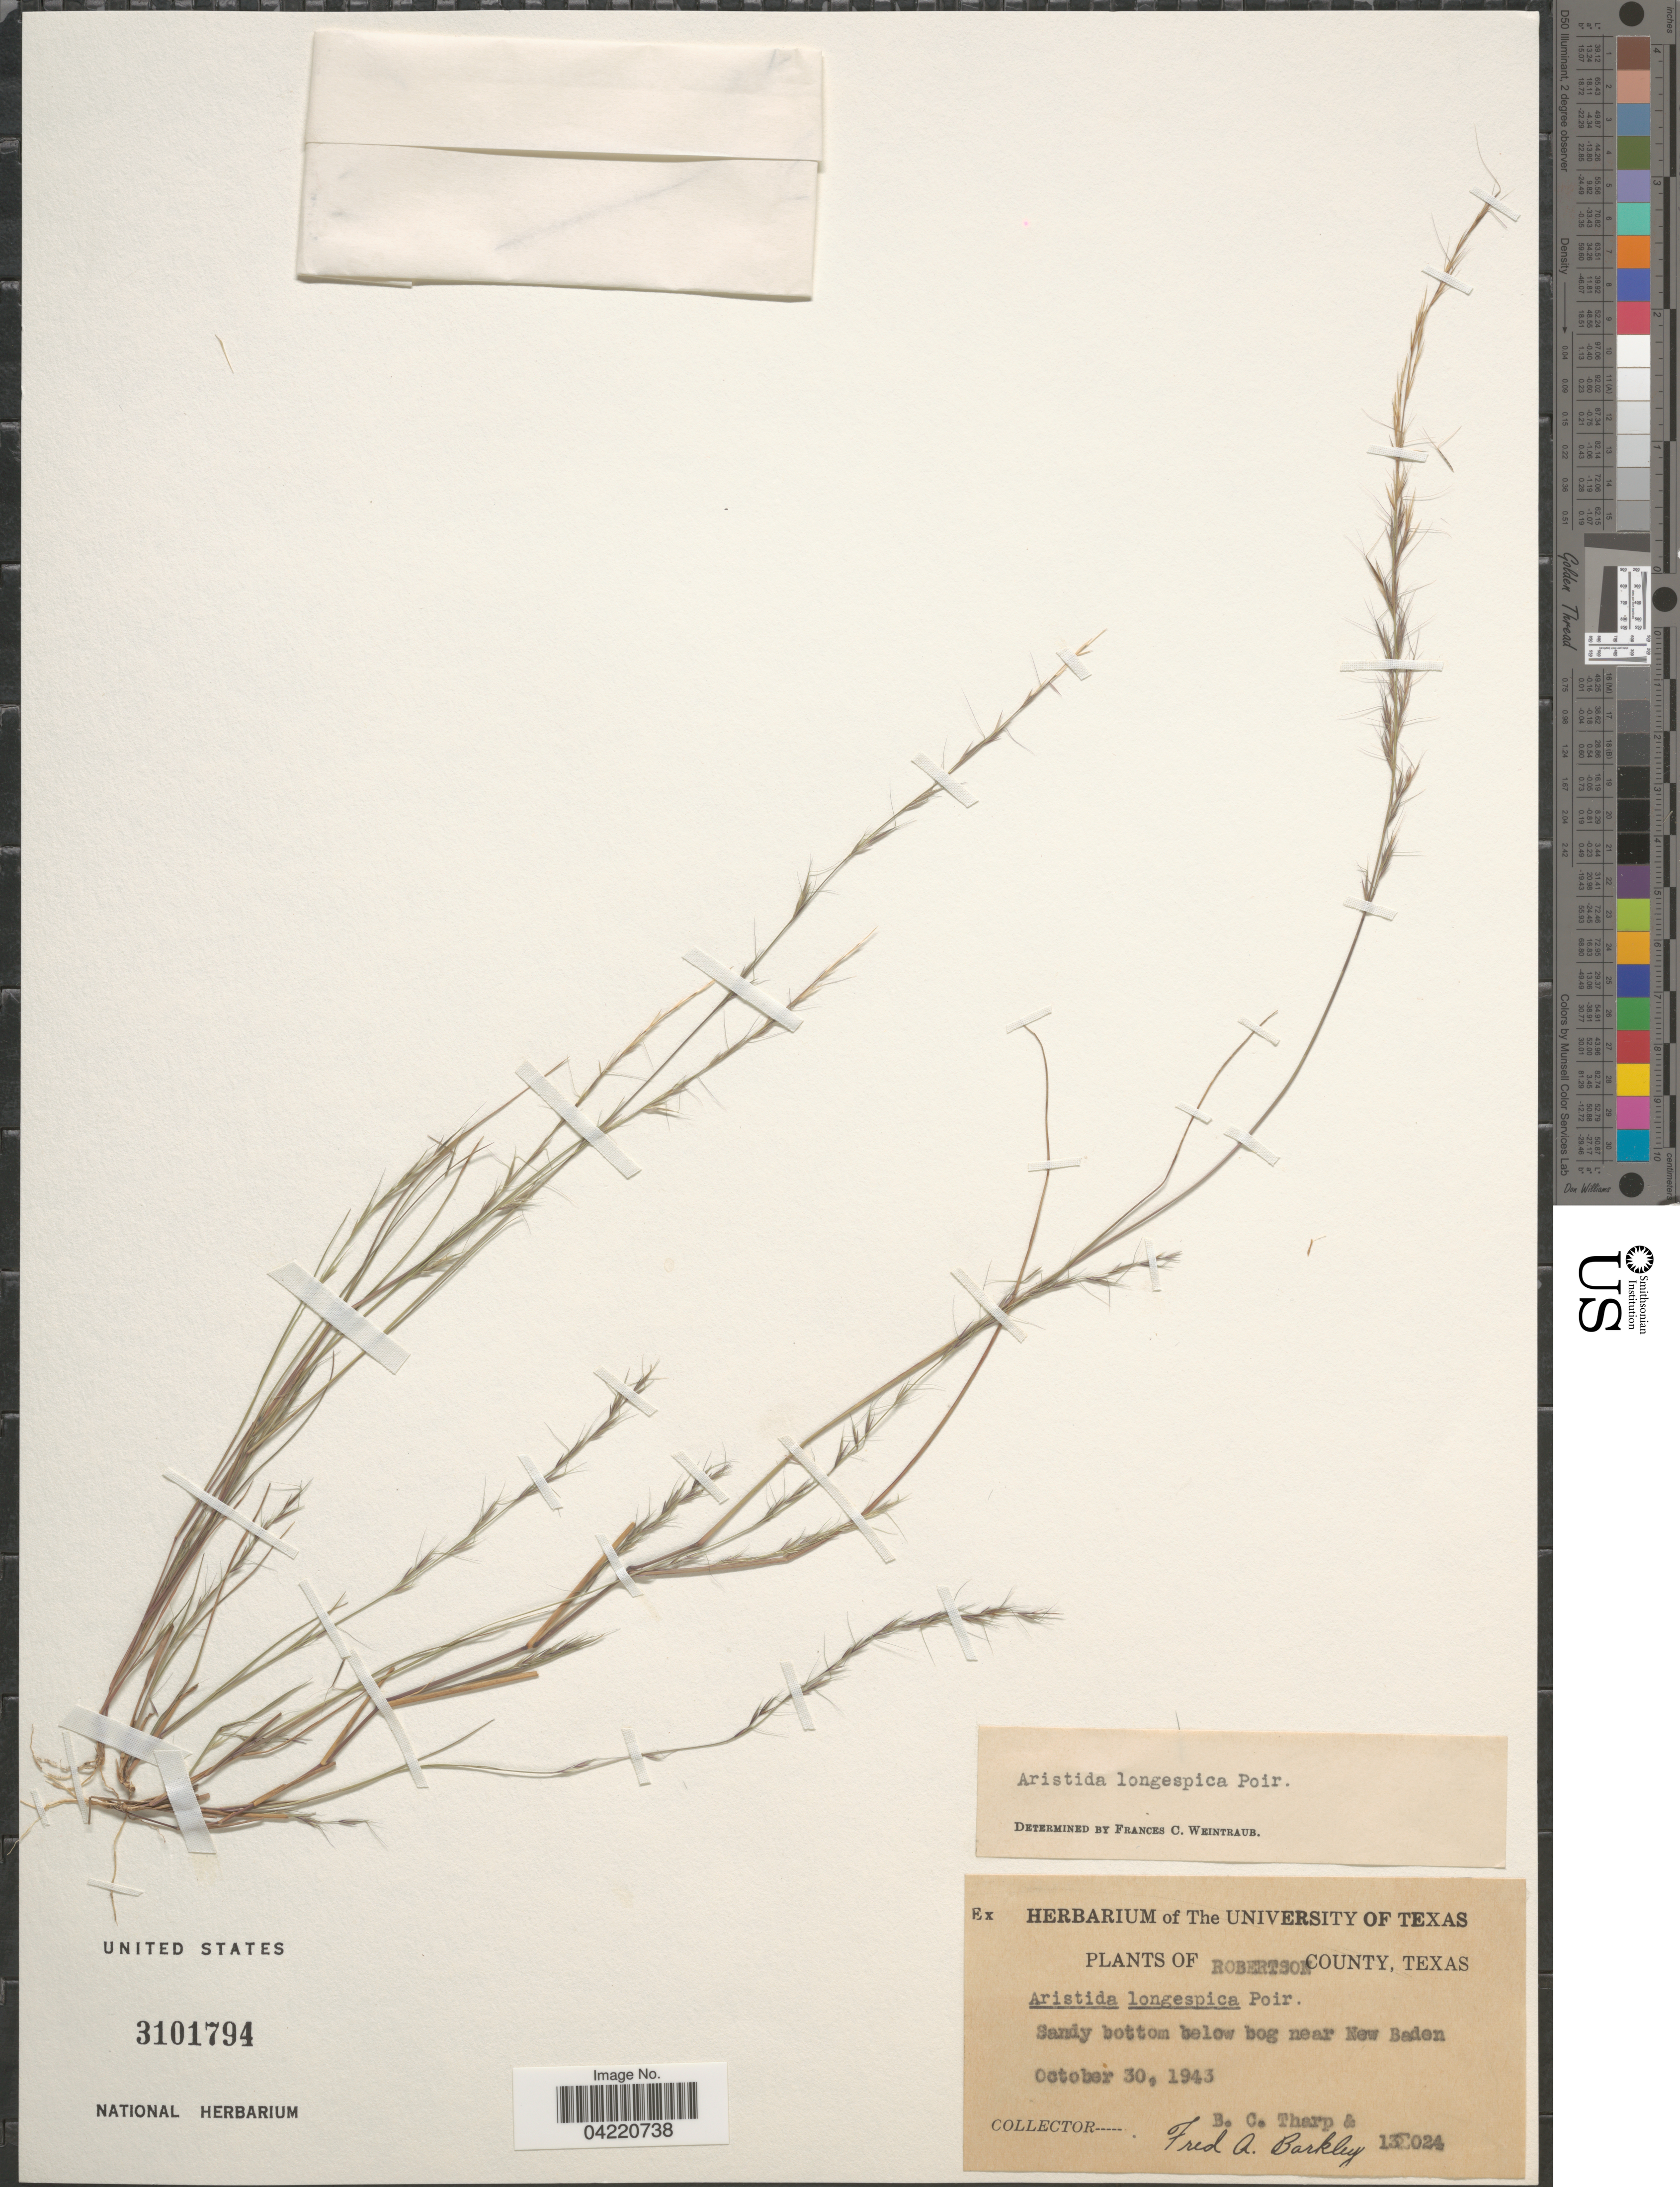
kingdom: Plantae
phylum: Tracheophyta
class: Liliopsida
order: Poales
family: Poaceae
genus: Aristida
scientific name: Aristida longespica var. longespica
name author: Poir.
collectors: B. C. Tharp & F. A. Barkley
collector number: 13Ʃ024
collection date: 1943-10-30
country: United States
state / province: Texas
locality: Robertson. County, Texas. Sandy bottom below bog near New Baden.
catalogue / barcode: US 3101794